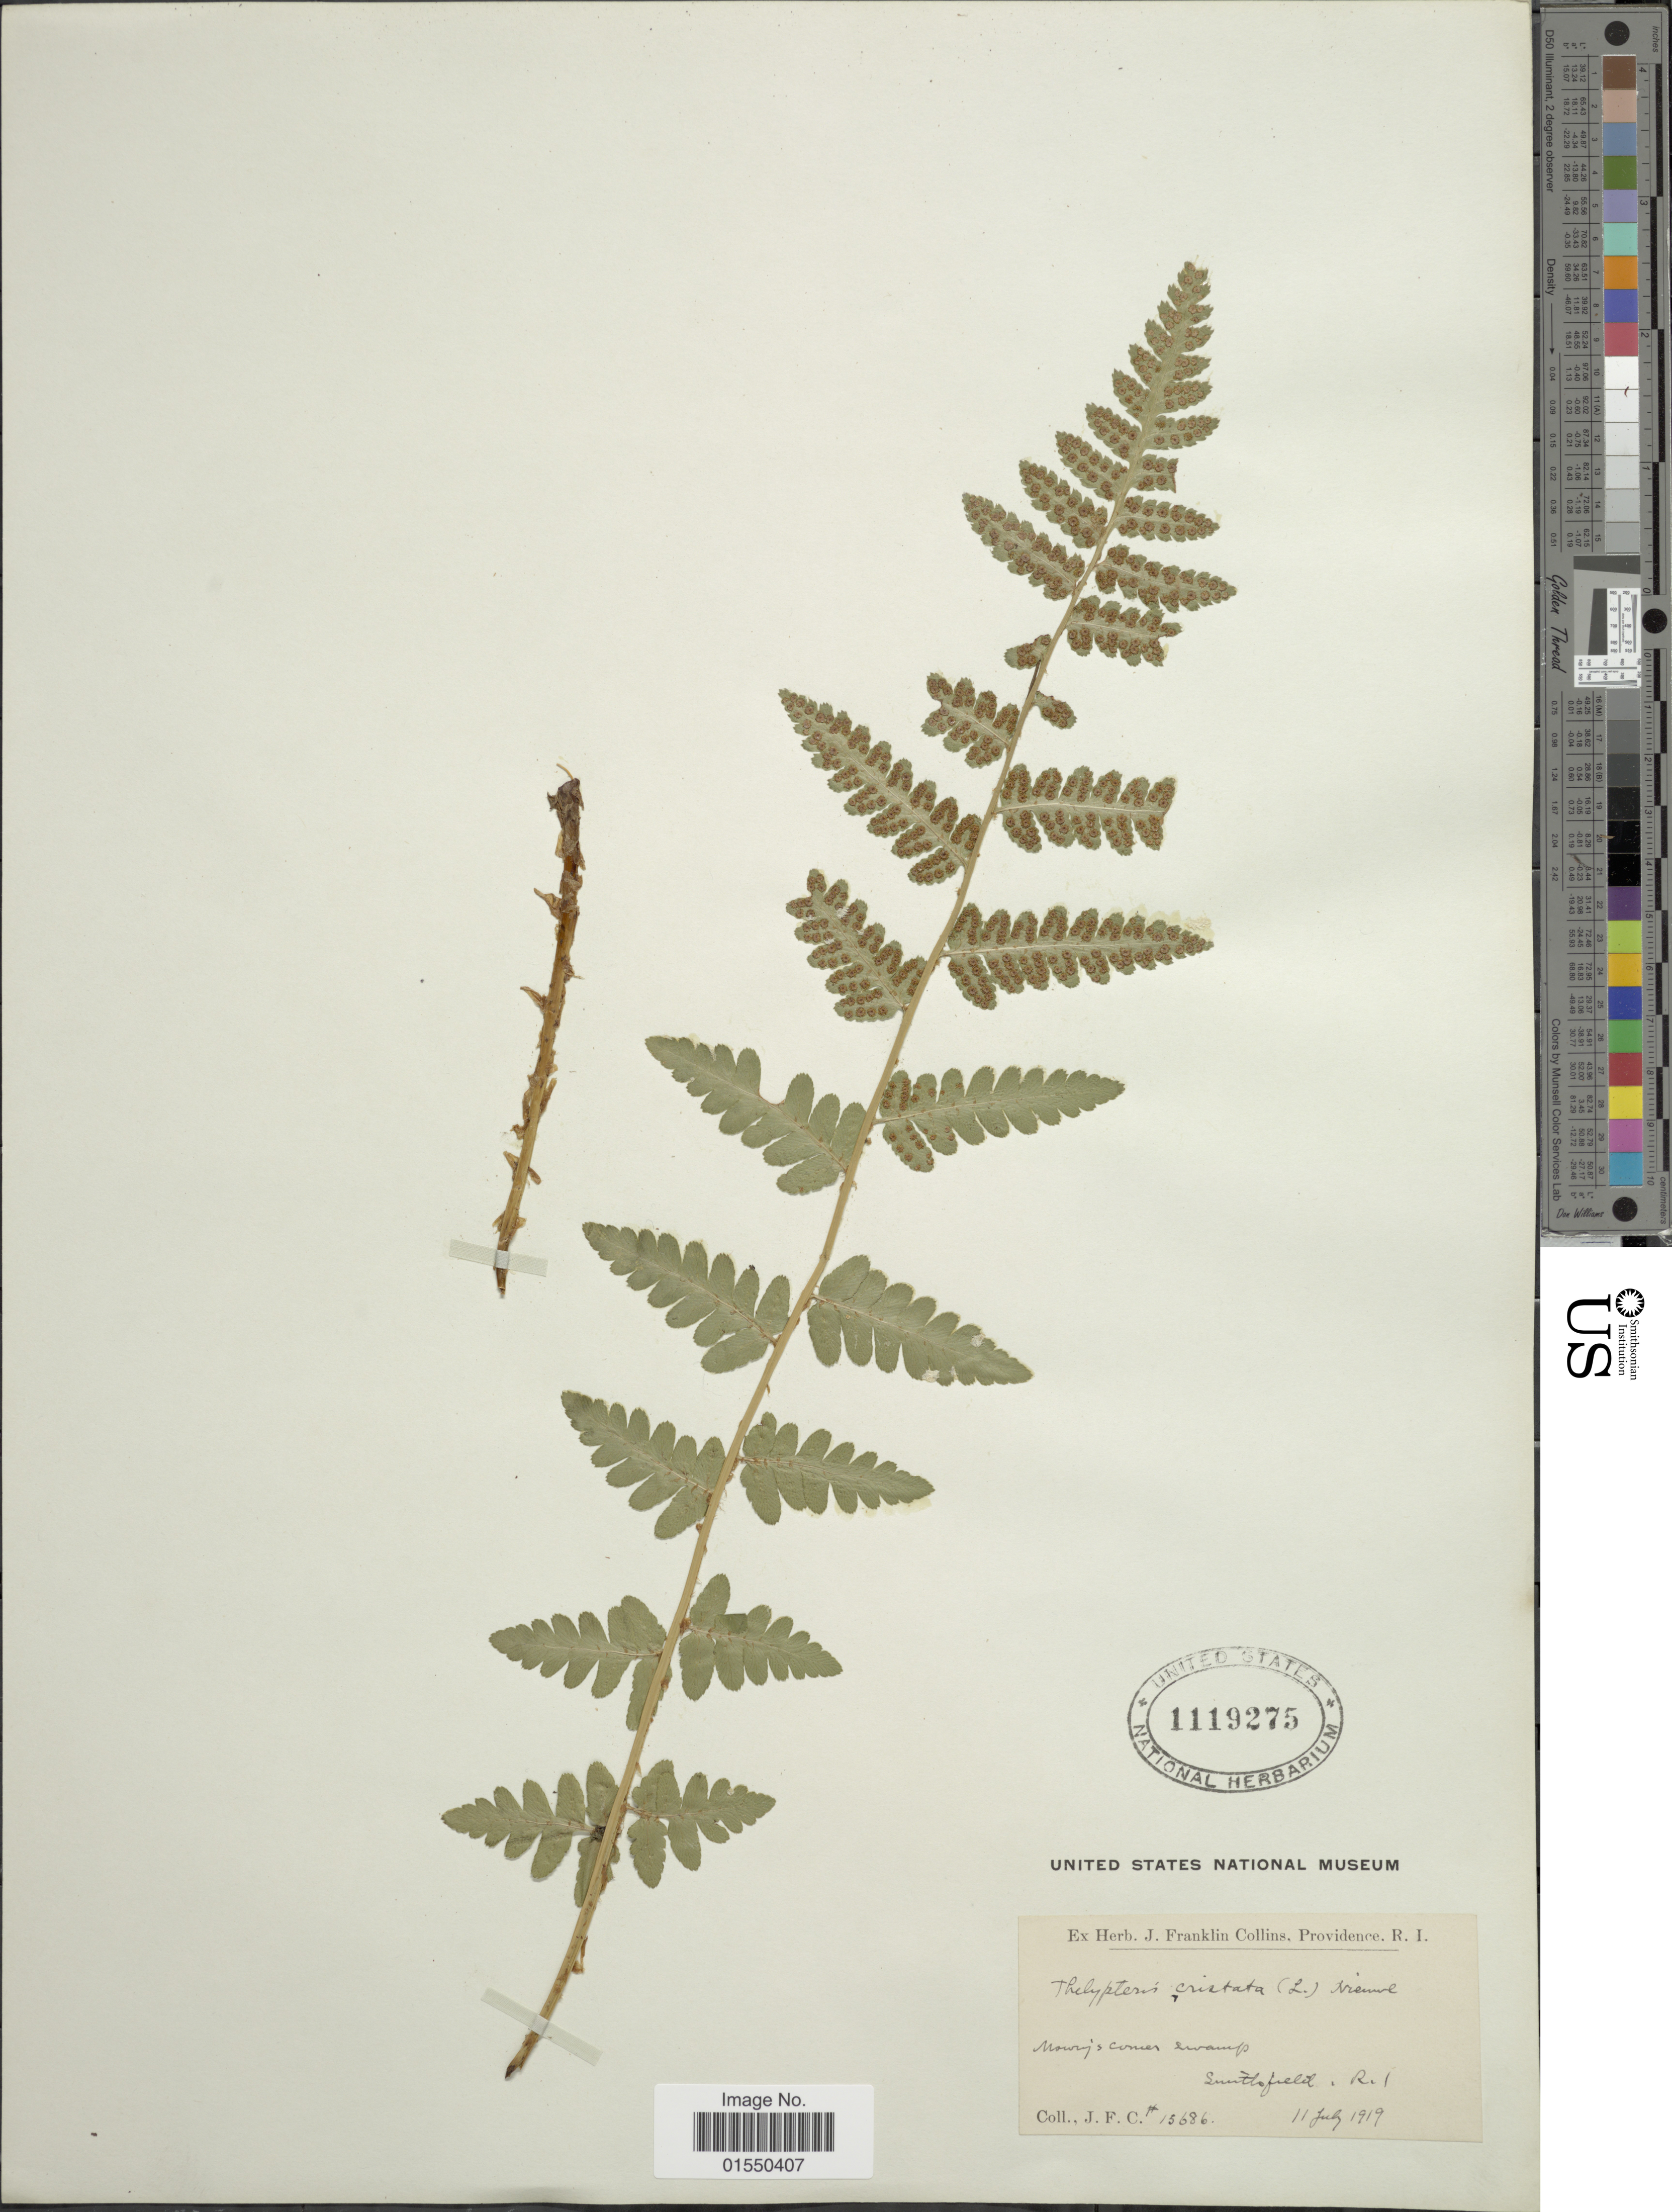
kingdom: Plantae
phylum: Tracheophyta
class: Polypodiopsida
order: Polypodiales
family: Dryopteridaceae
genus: Dryopteris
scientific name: Dryopteris cristata var. spinulosa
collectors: J. Collins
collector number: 15686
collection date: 1919-07-11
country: United States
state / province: Rhode Island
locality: Mowry's corner Swamp, Smithfield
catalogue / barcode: US 1119275